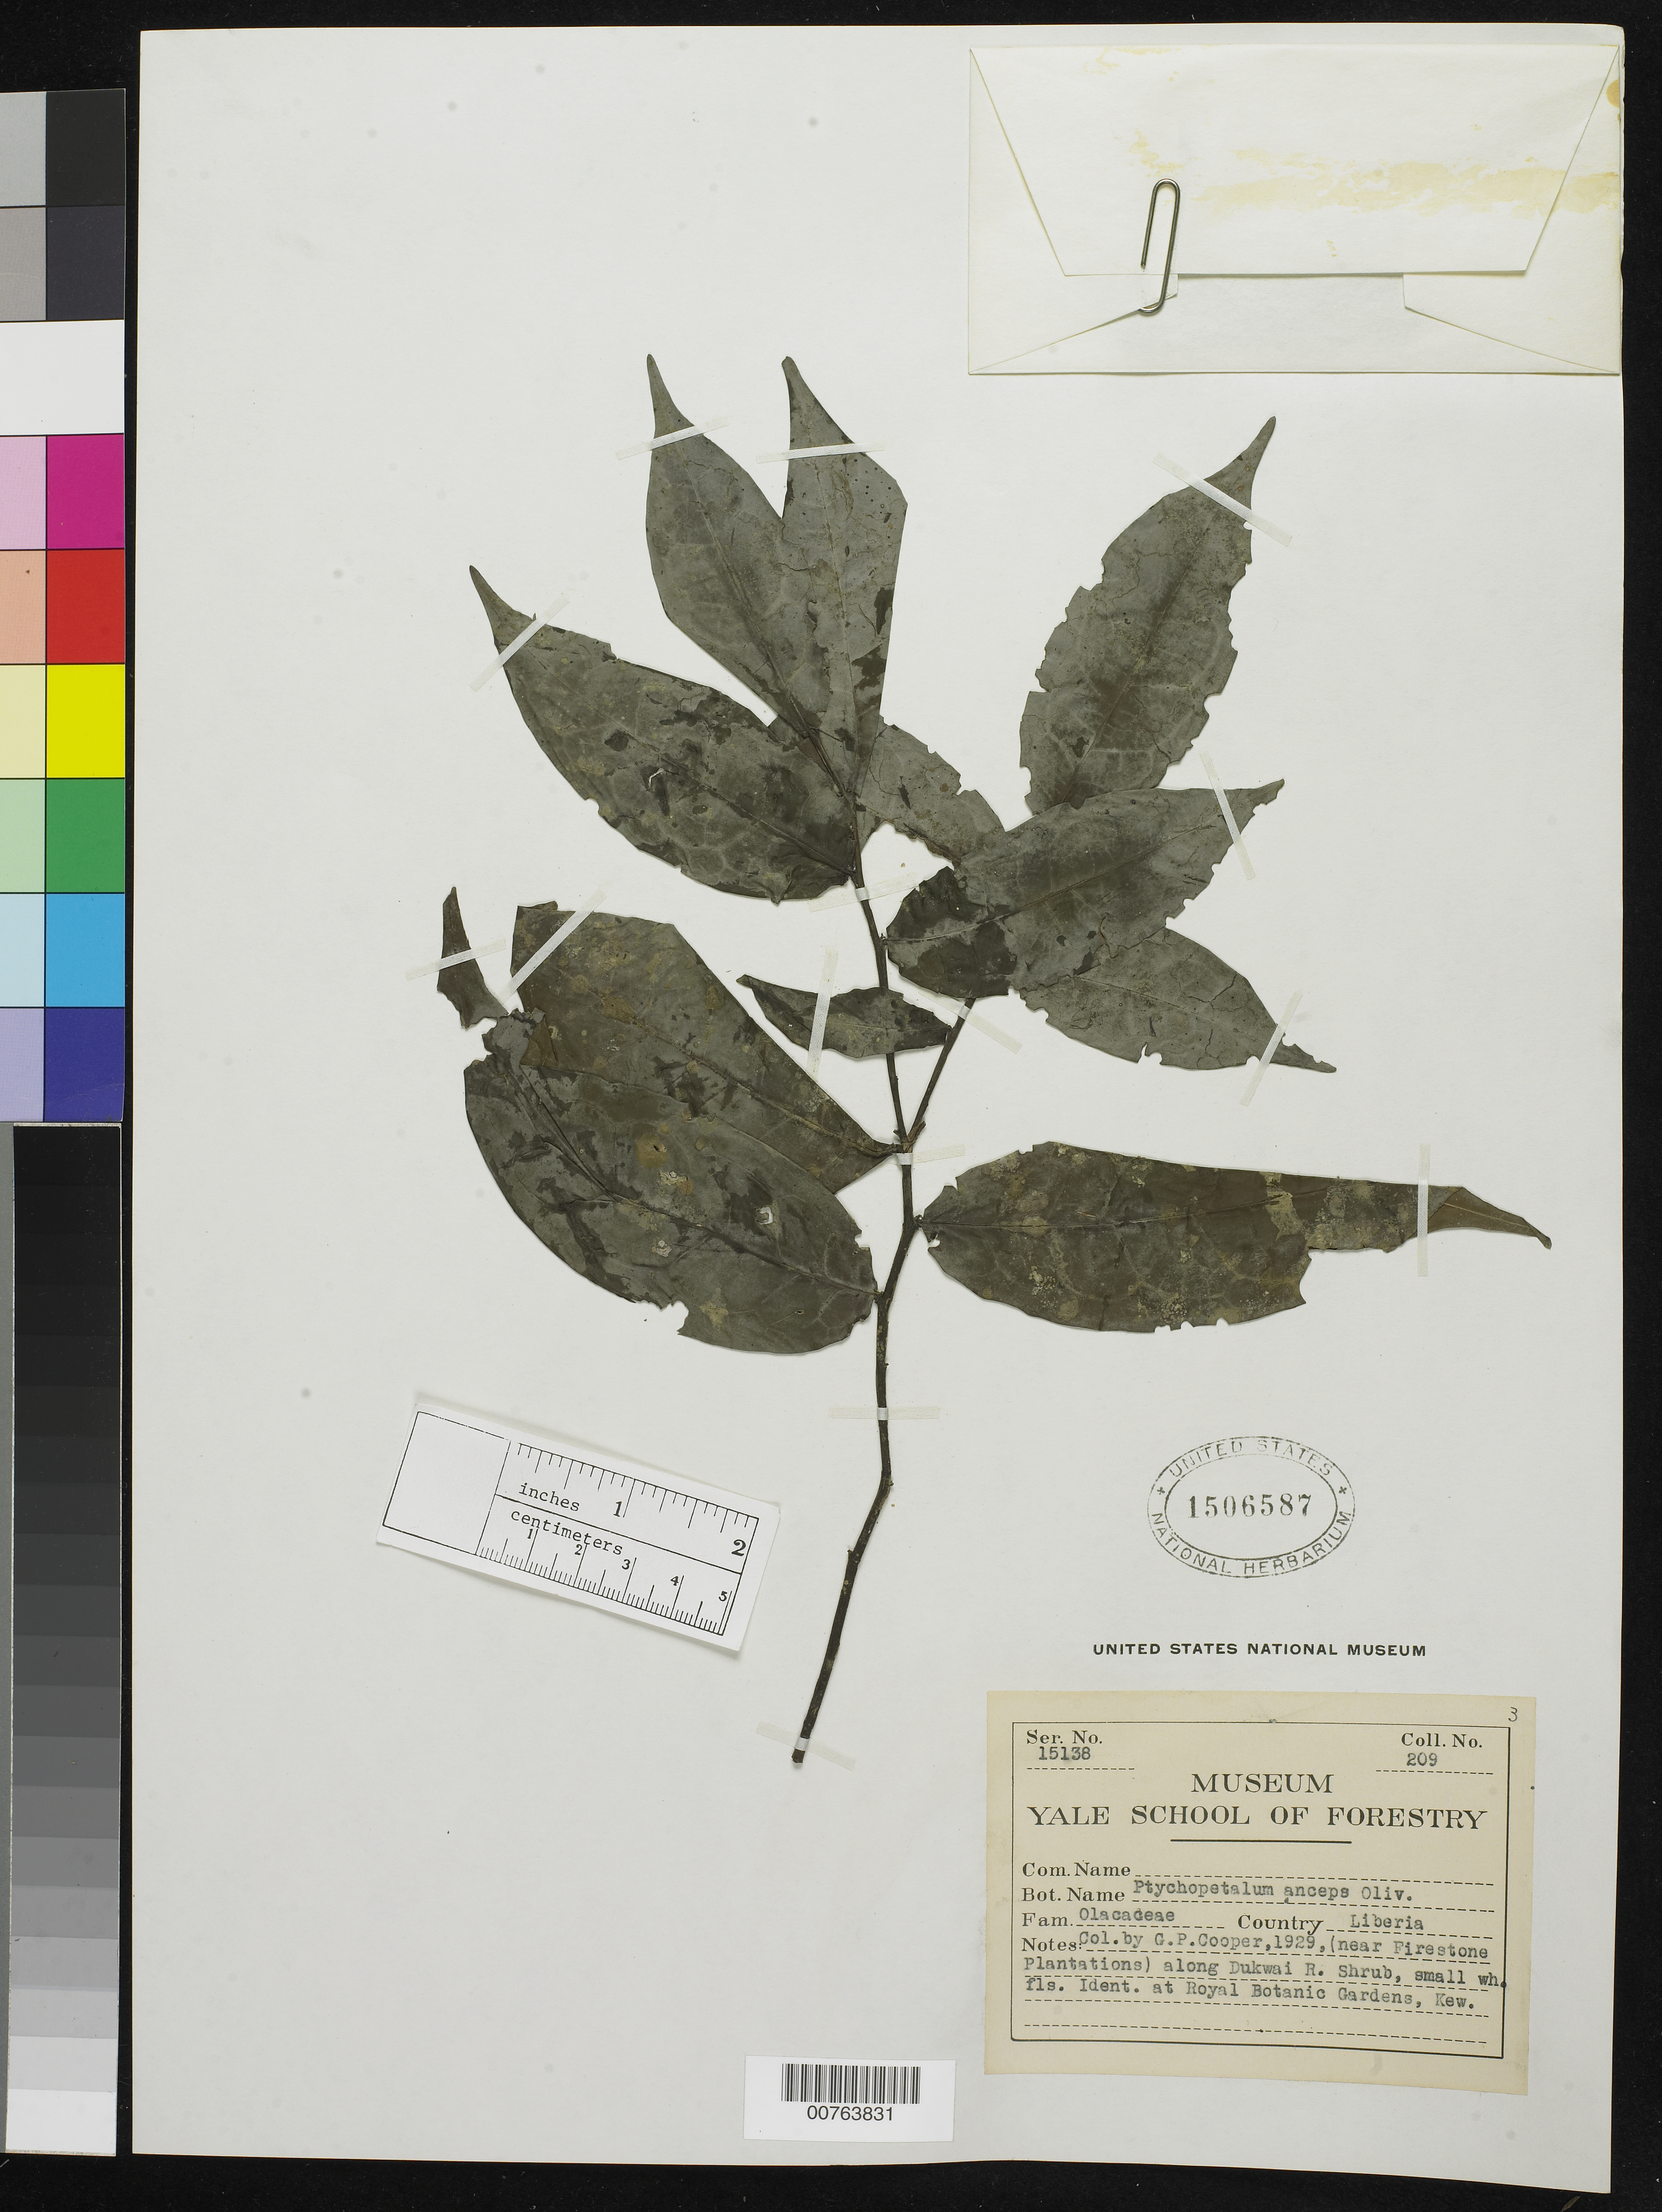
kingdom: Plantae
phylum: Tracheophyta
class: Magnoliopsida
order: Santalales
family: Olacaceae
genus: Ptychopetalum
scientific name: Ptychopetalum anceps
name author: Oliv.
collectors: G. Cooper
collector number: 209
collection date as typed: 1929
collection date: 1929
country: Liberia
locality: (near Firestone Plantations) along Dukwai River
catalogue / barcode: US 1506587